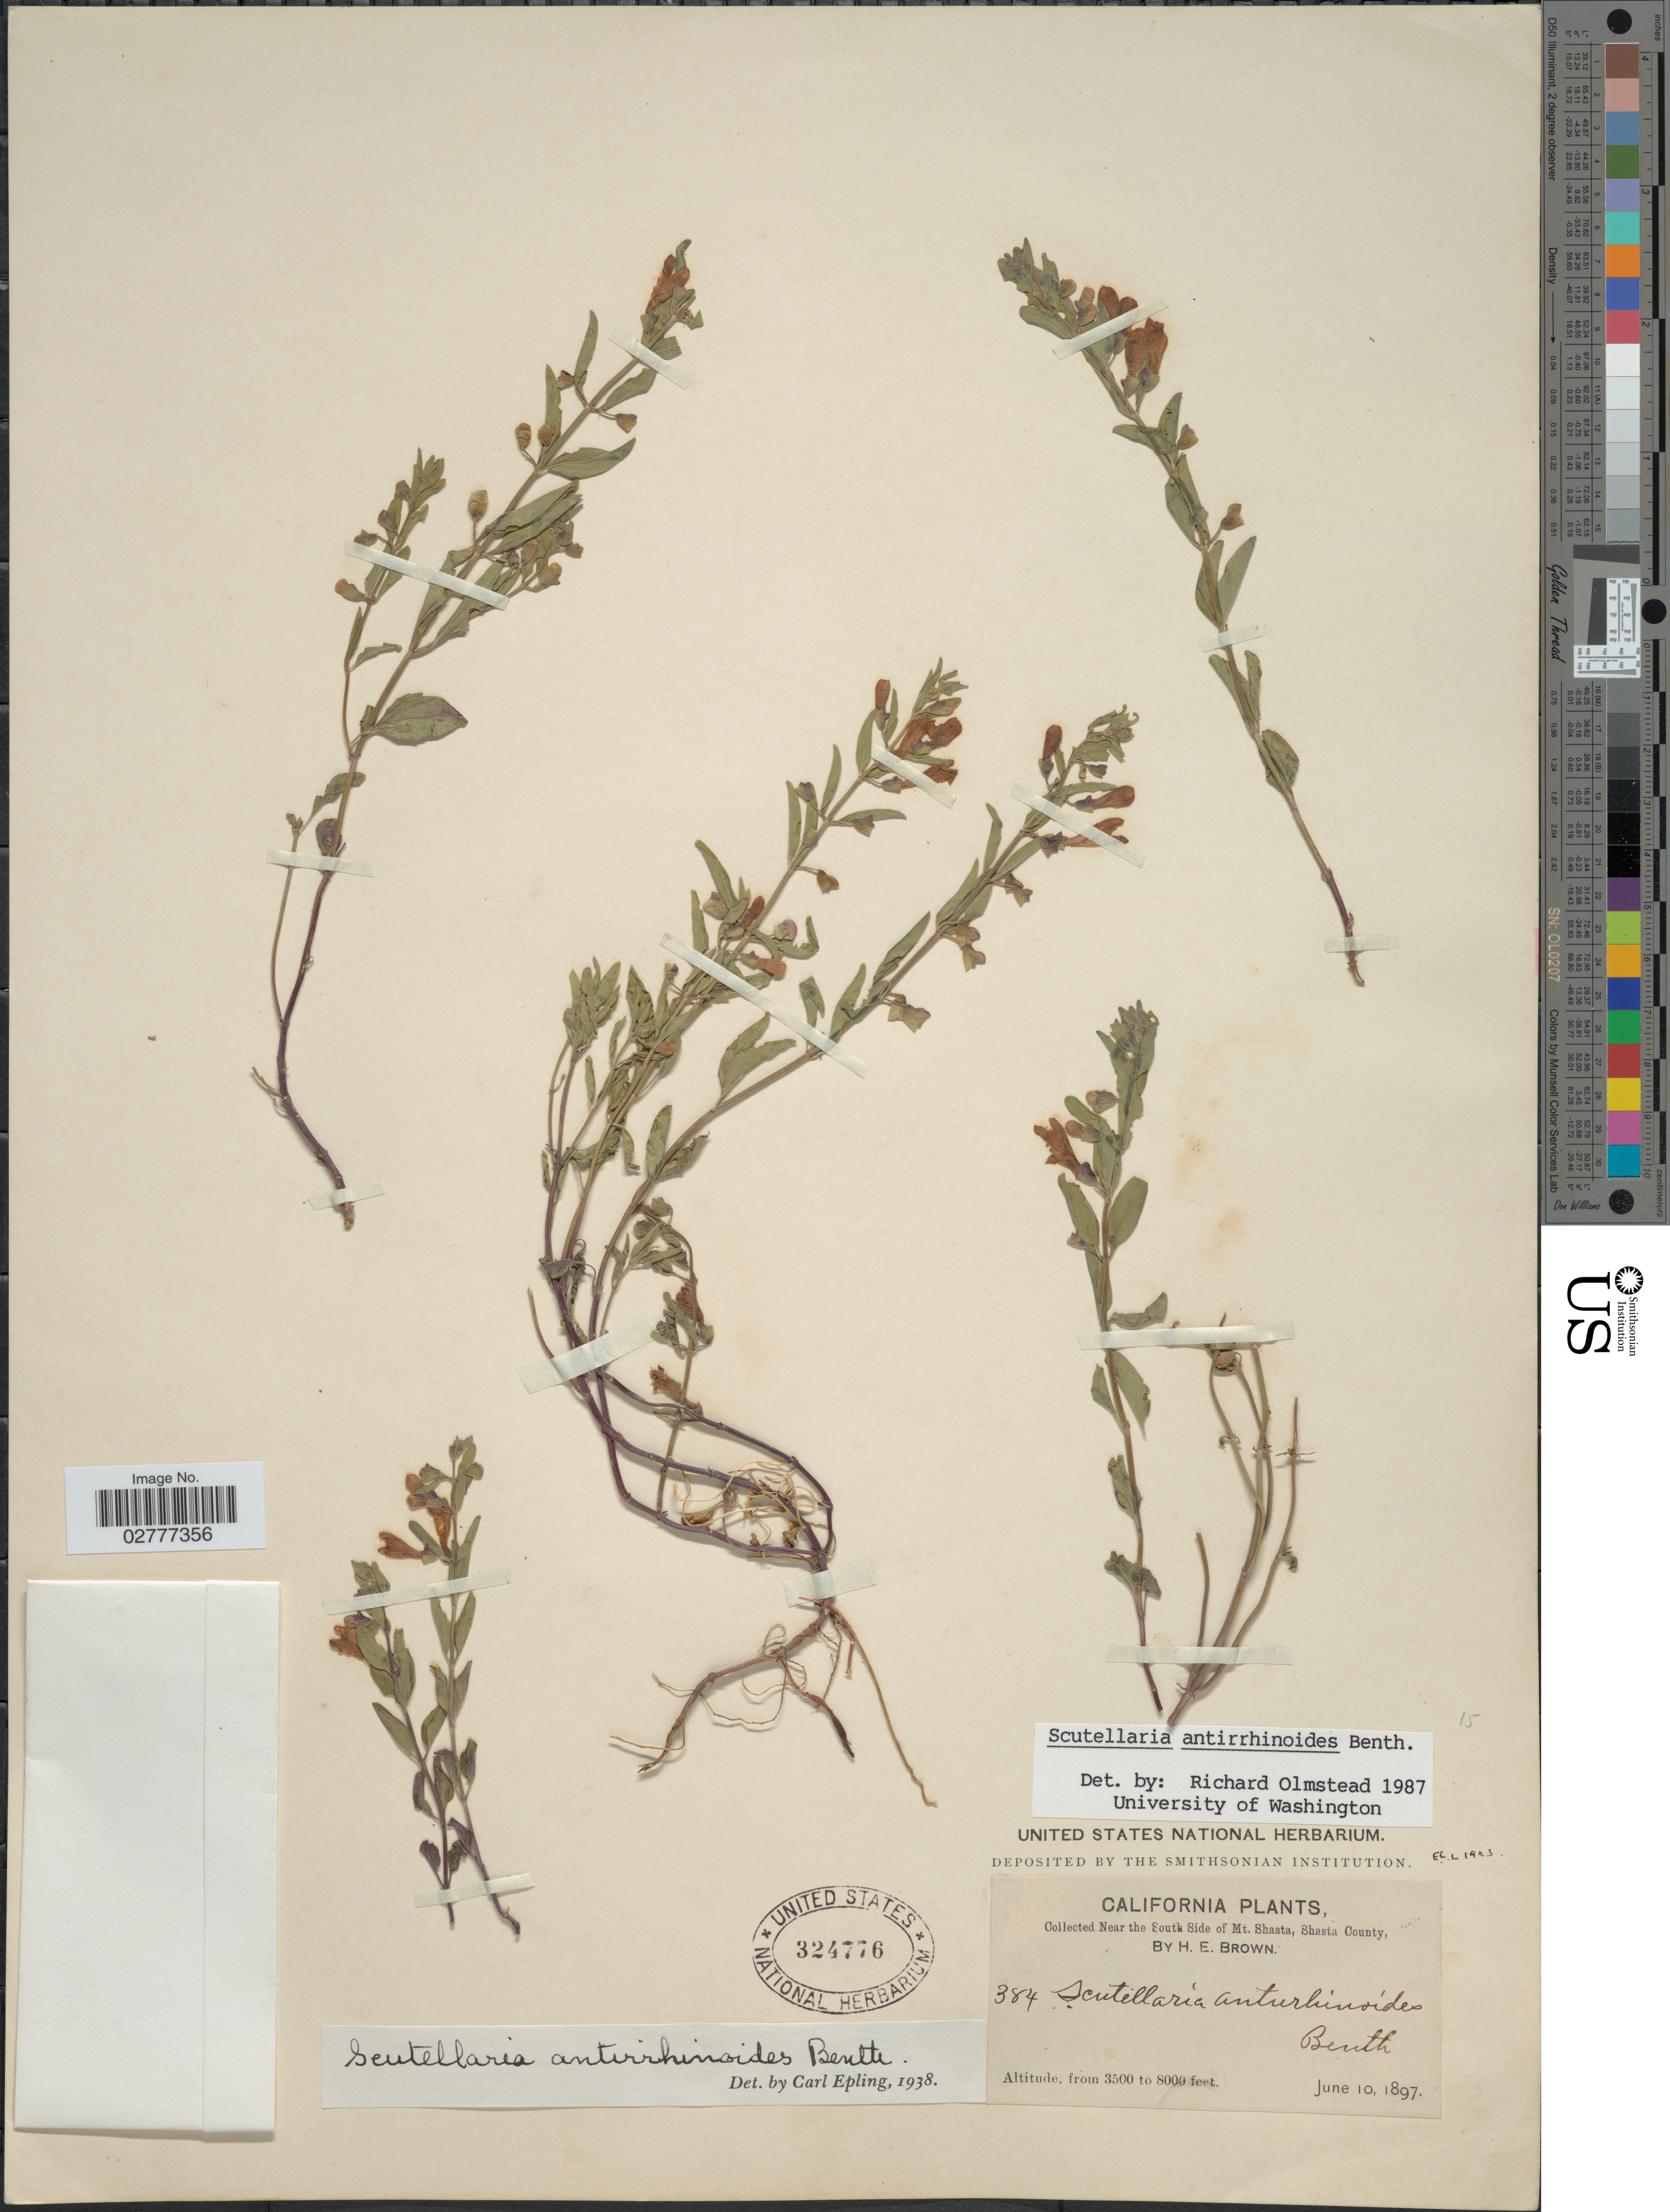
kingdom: Plantae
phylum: Tracheophyta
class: Magnoliopsida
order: Lamiales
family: Lamiaceae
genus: Scutellaria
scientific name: Scutellaria antirrhinoides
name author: Benth.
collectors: H. E. Brown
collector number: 384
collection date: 1897-06-10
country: United States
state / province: California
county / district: Shasta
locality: Near the South Side of Mt. Shasta, Shasta County.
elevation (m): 1067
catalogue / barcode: US 324776